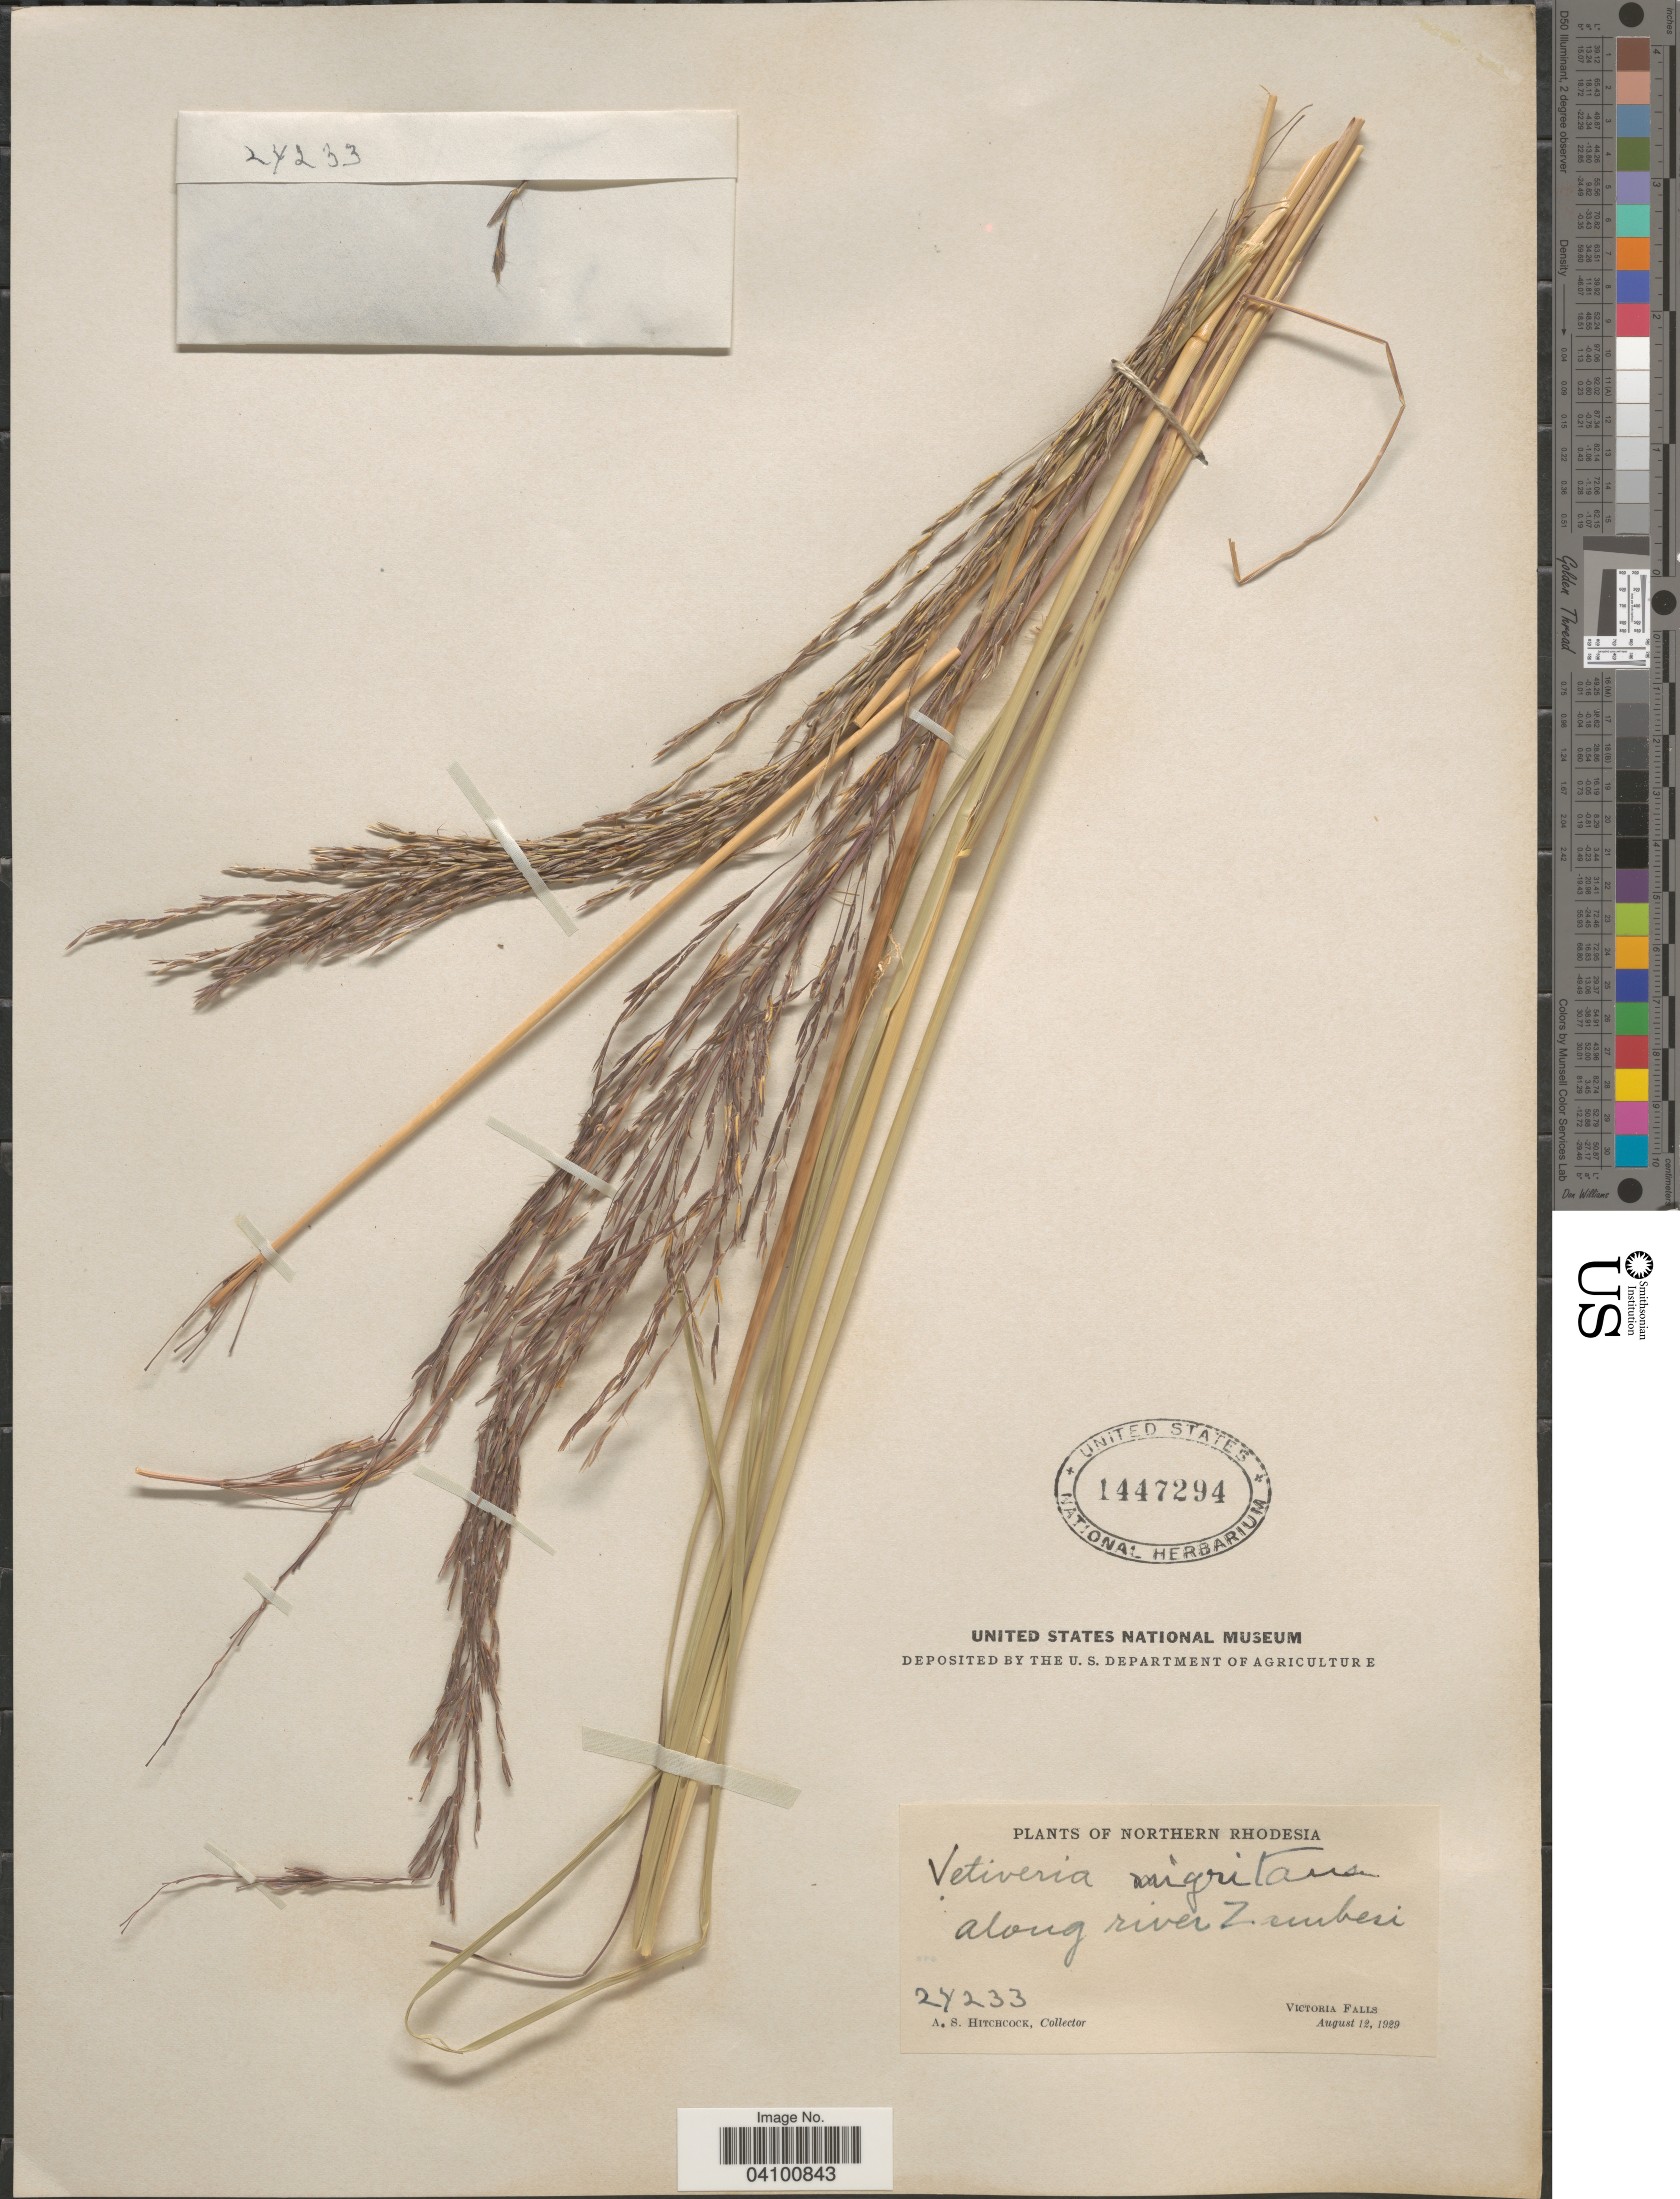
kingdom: Plantae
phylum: Tracheophyta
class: Liliopsida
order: Poales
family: Poaceae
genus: Chrysopogon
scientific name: Chrysopogon nigritanus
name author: (Benth.) Veldkamp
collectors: A. S. Hitchcock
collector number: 24233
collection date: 1929-08-12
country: Zambia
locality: Northern Rhodesia. Along river Zambesi. Victoria Falls.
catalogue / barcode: US 1447294